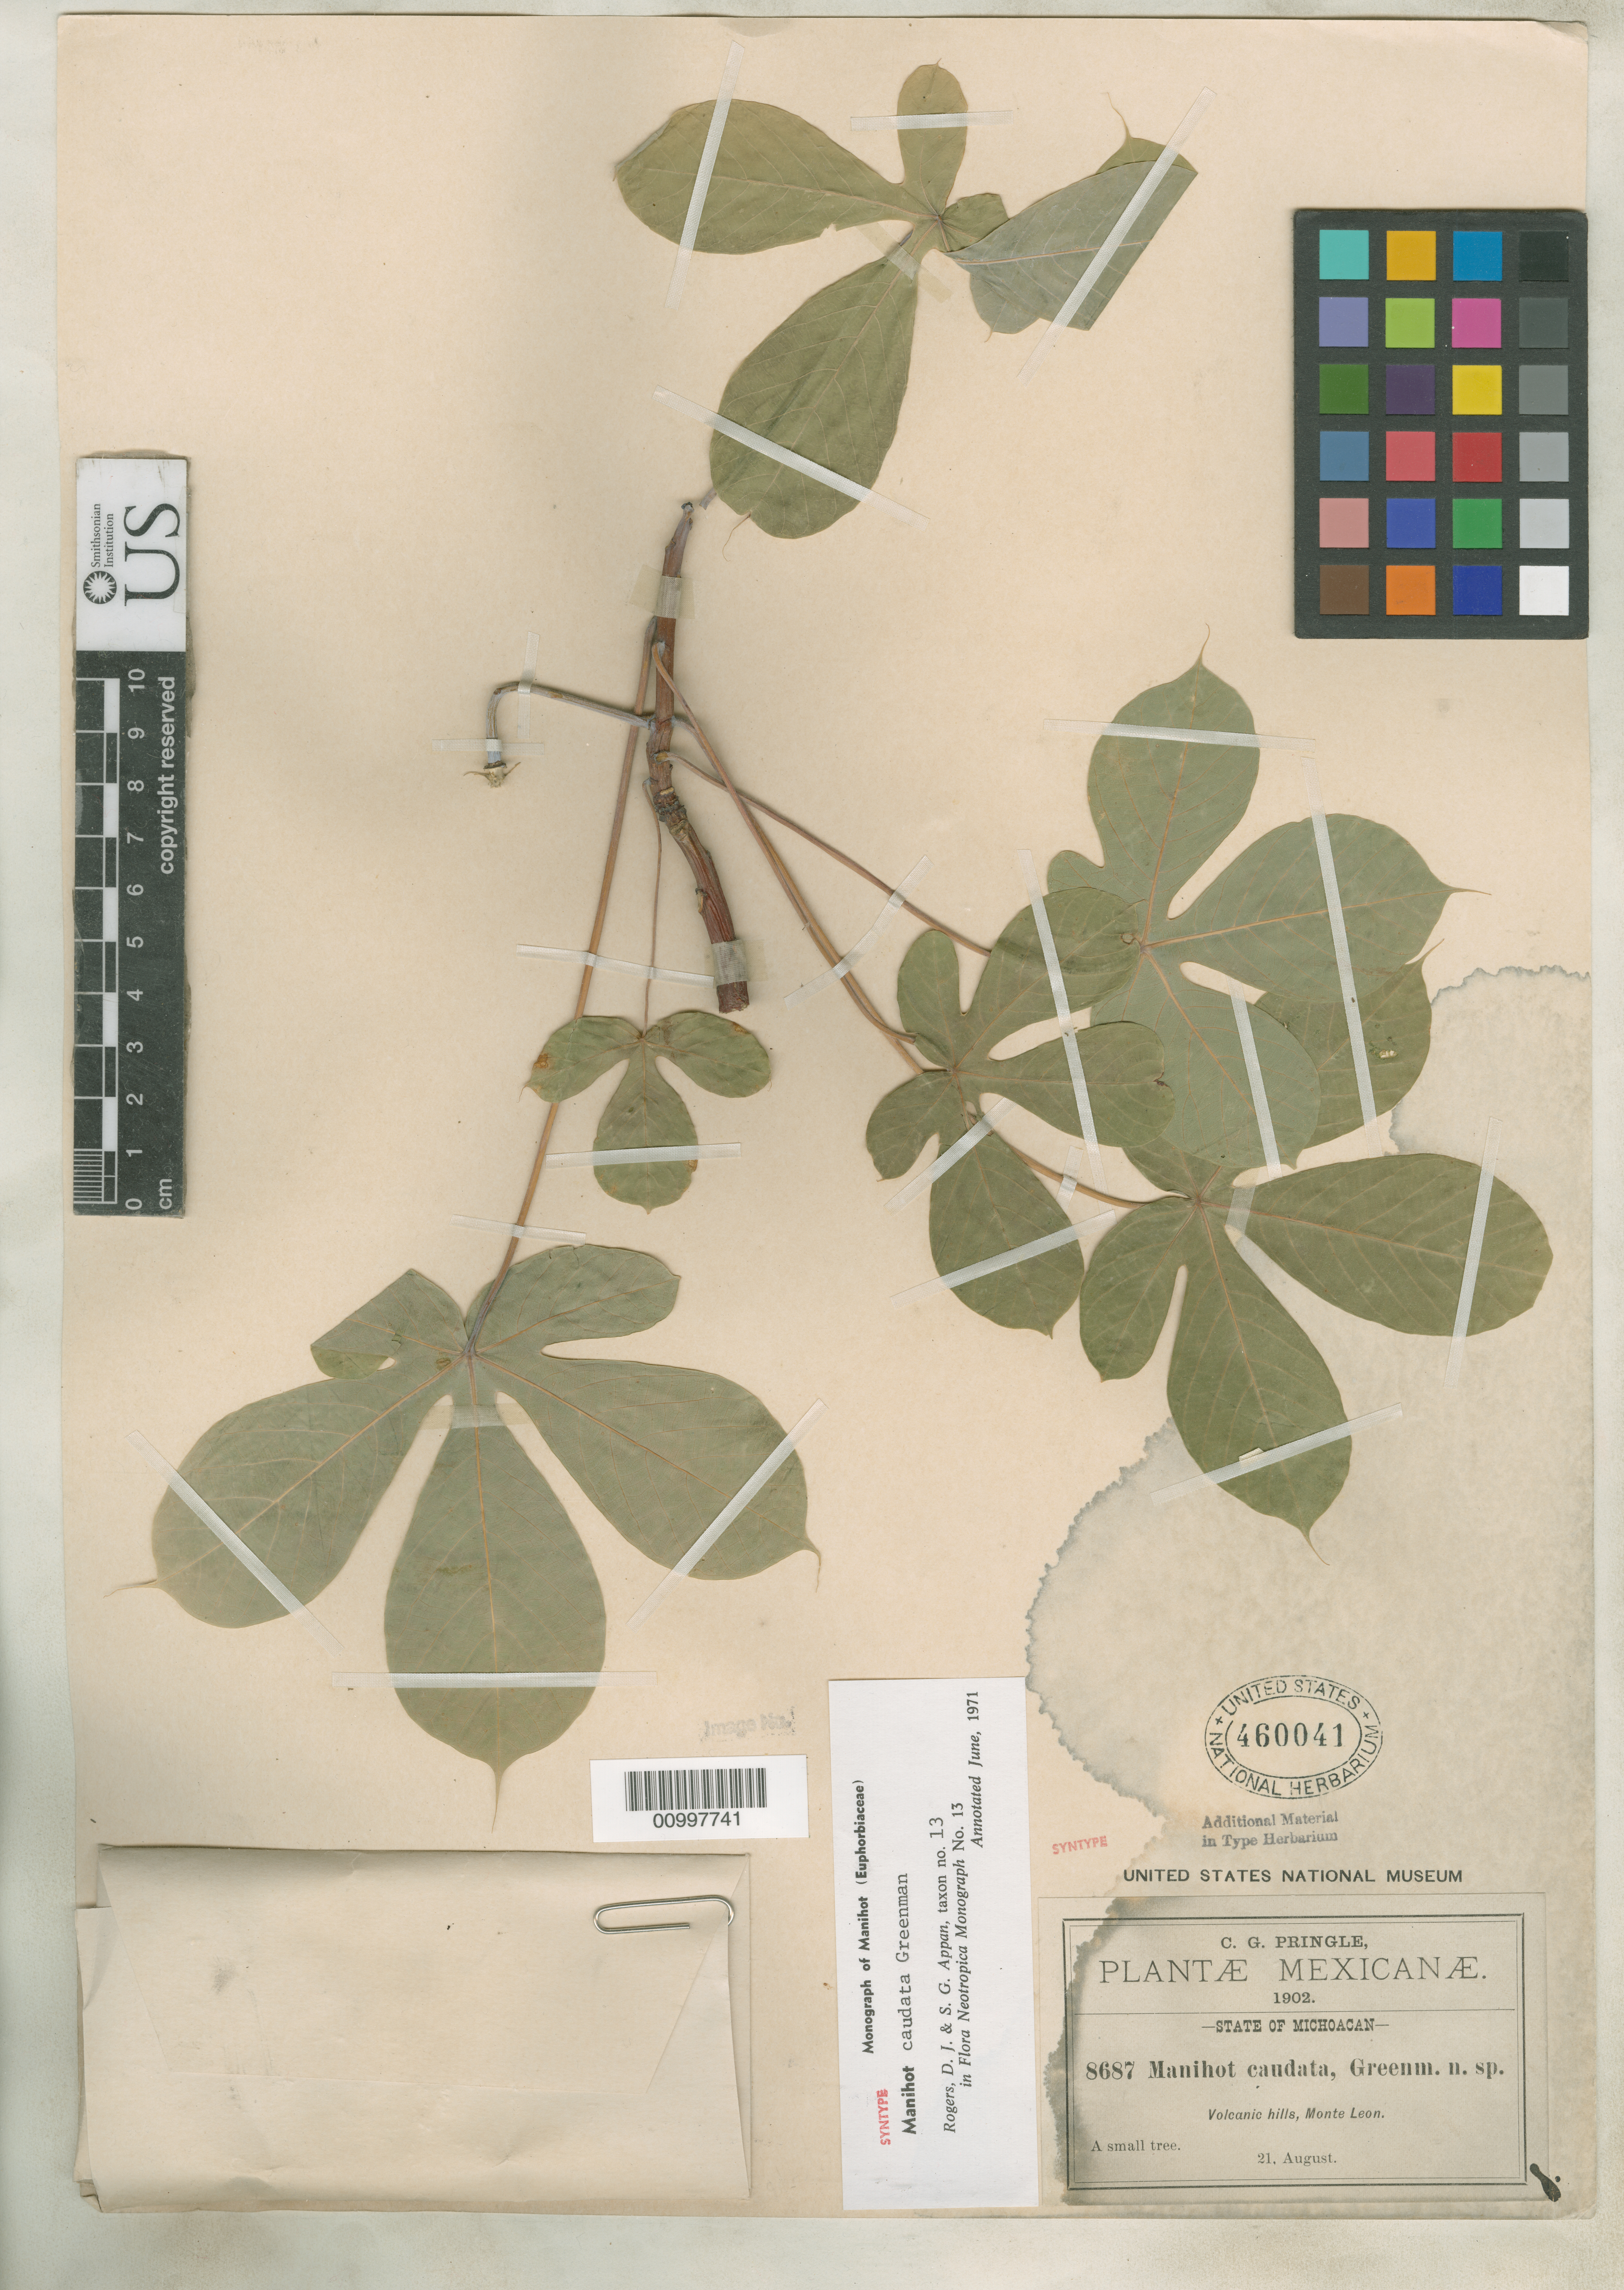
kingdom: Plantae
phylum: Tracheophyta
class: Magnoliopsida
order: Malpighiales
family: Euphorbiaceae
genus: Manihot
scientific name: Manihot caudata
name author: Greenm.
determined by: Rogers, D. J.; Appan, S. G.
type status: Syntype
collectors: C. G. Pringle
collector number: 8687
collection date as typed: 21 Aug 1902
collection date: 1902-08-21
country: Mexico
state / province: Michoacán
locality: Volcanic hills, Monte Leon.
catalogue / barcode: US 460041